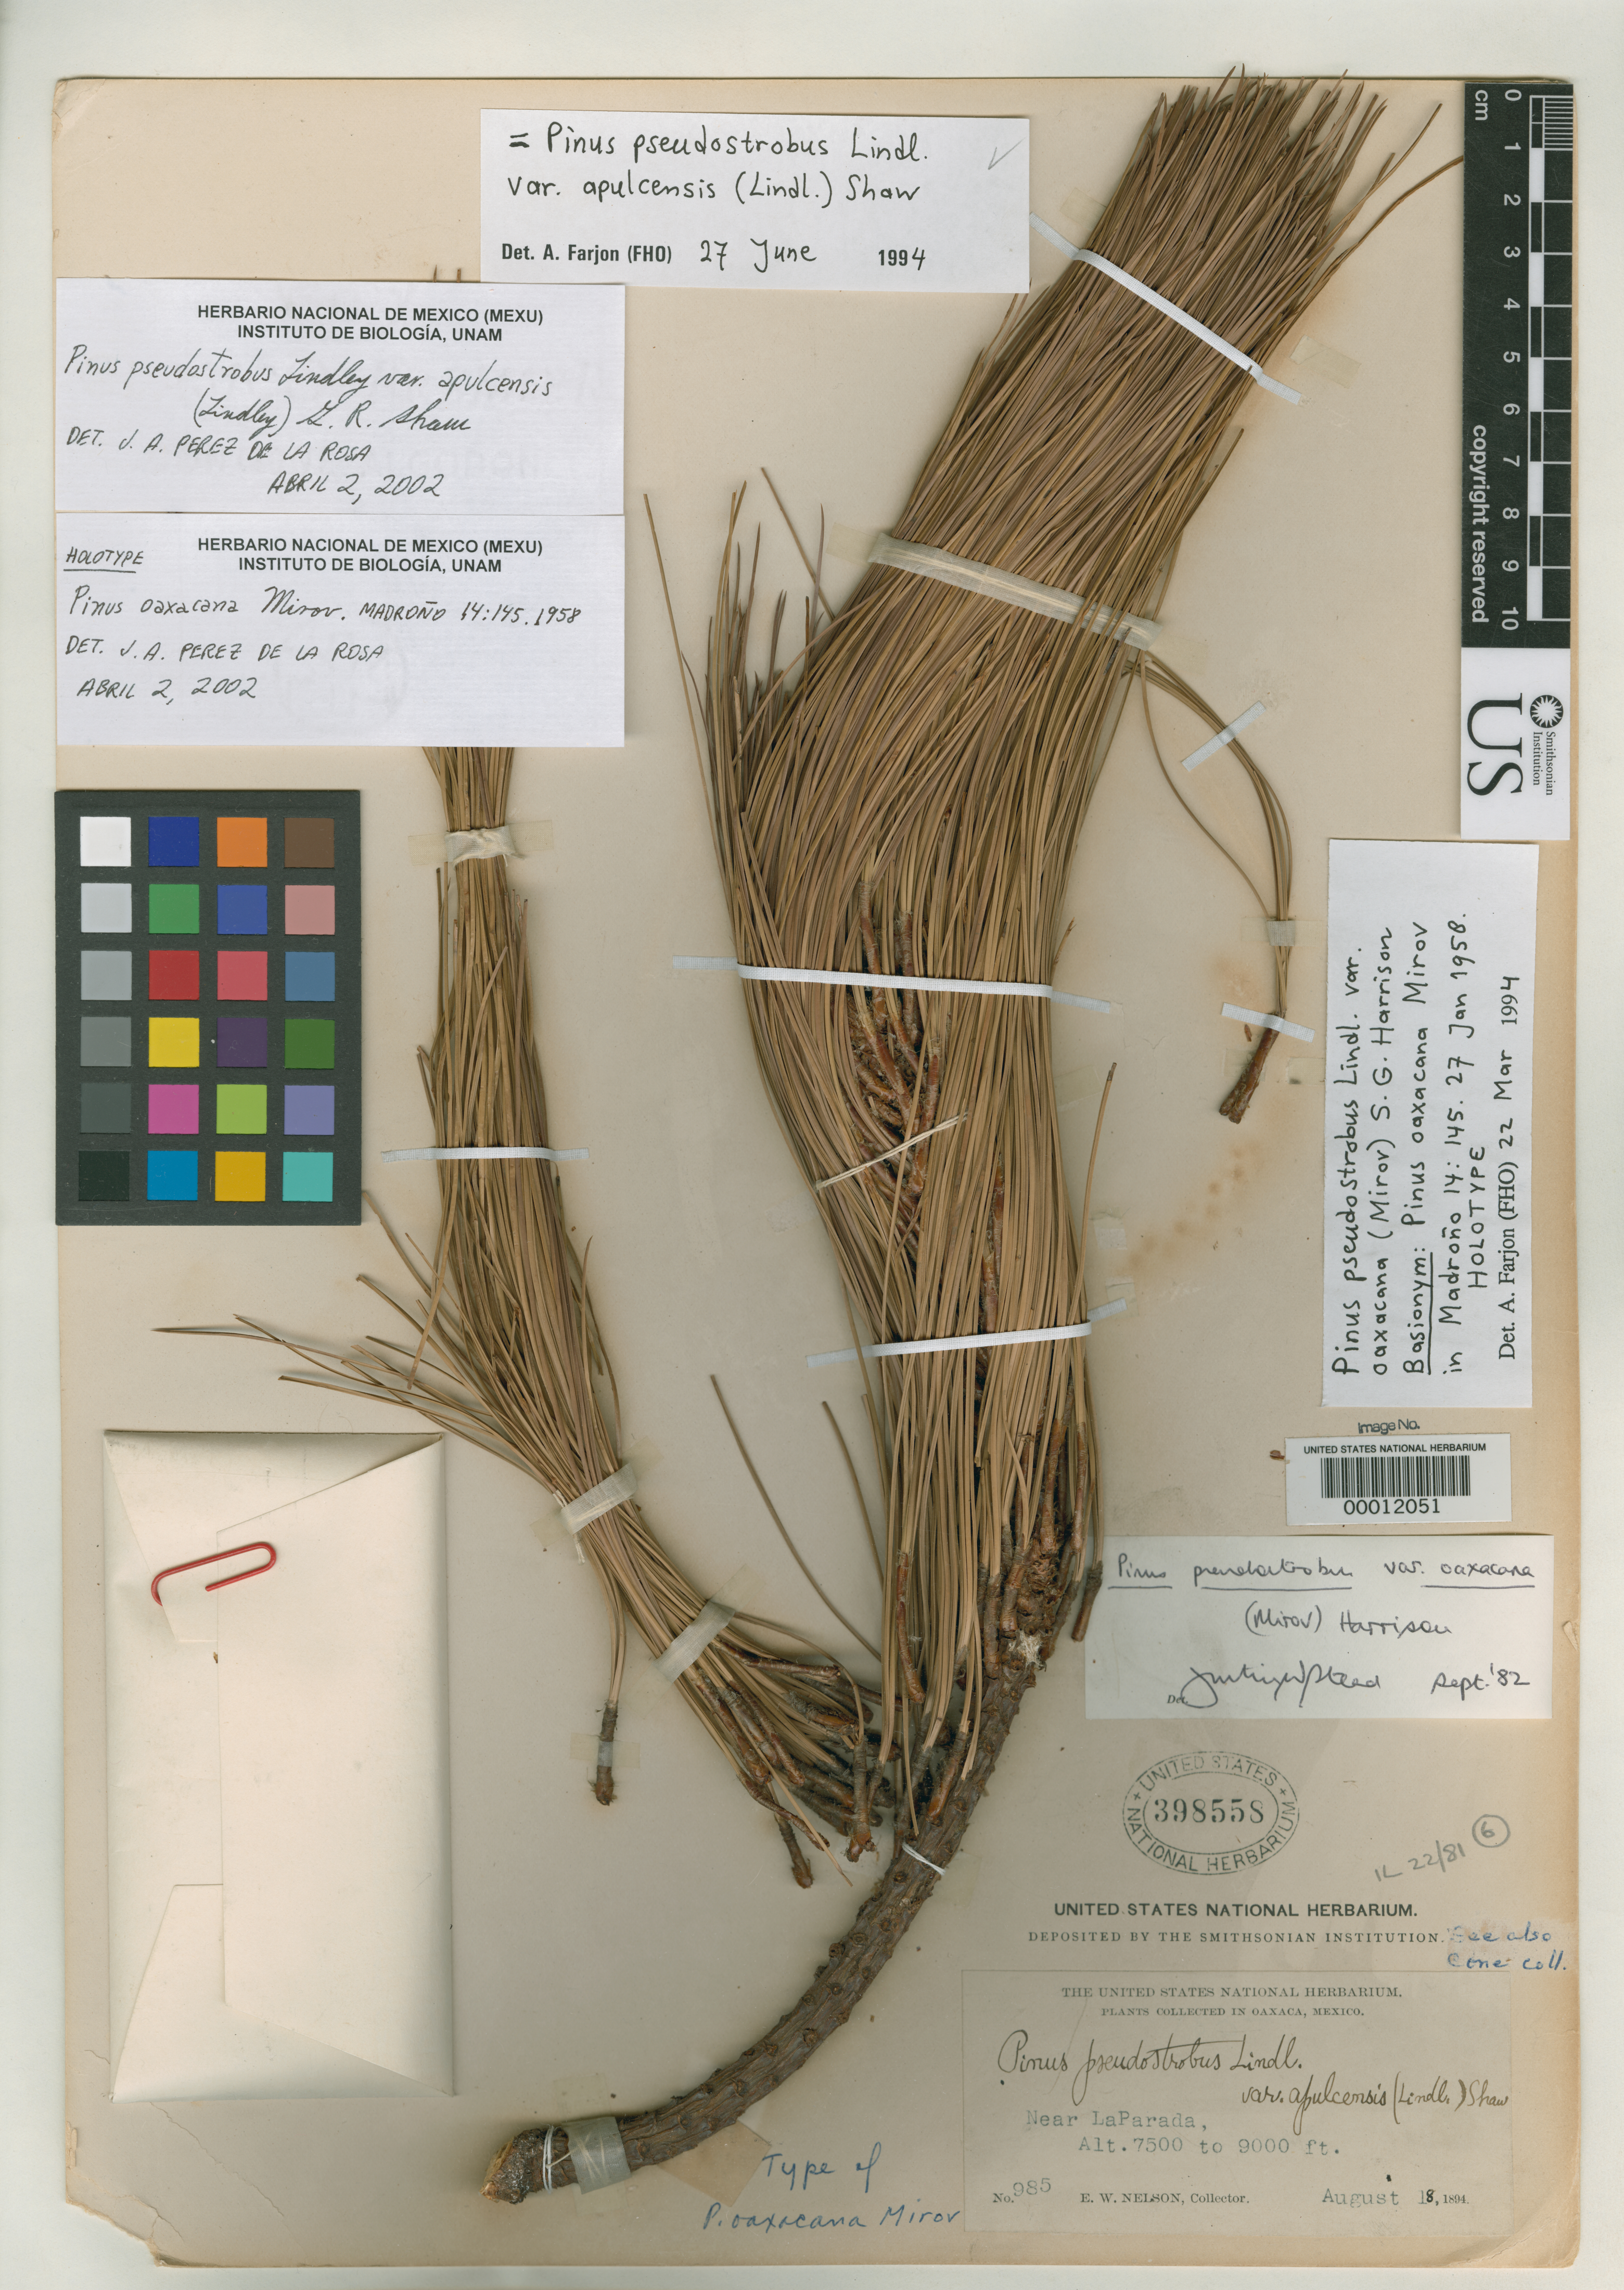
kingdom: Plantae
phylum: Tracheophyta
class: Pinopsida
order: Pinales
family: Pinaceae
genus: Pinus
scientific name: Pinus oaxacana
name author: Mirov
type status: Holotype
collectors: E. W. Nelson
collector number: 985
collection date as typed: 18 Aug 1894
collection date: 1894-08-18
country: Mexico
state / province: Oaxaca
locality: Near Laparada.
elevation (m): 2286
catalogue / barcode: US 398558